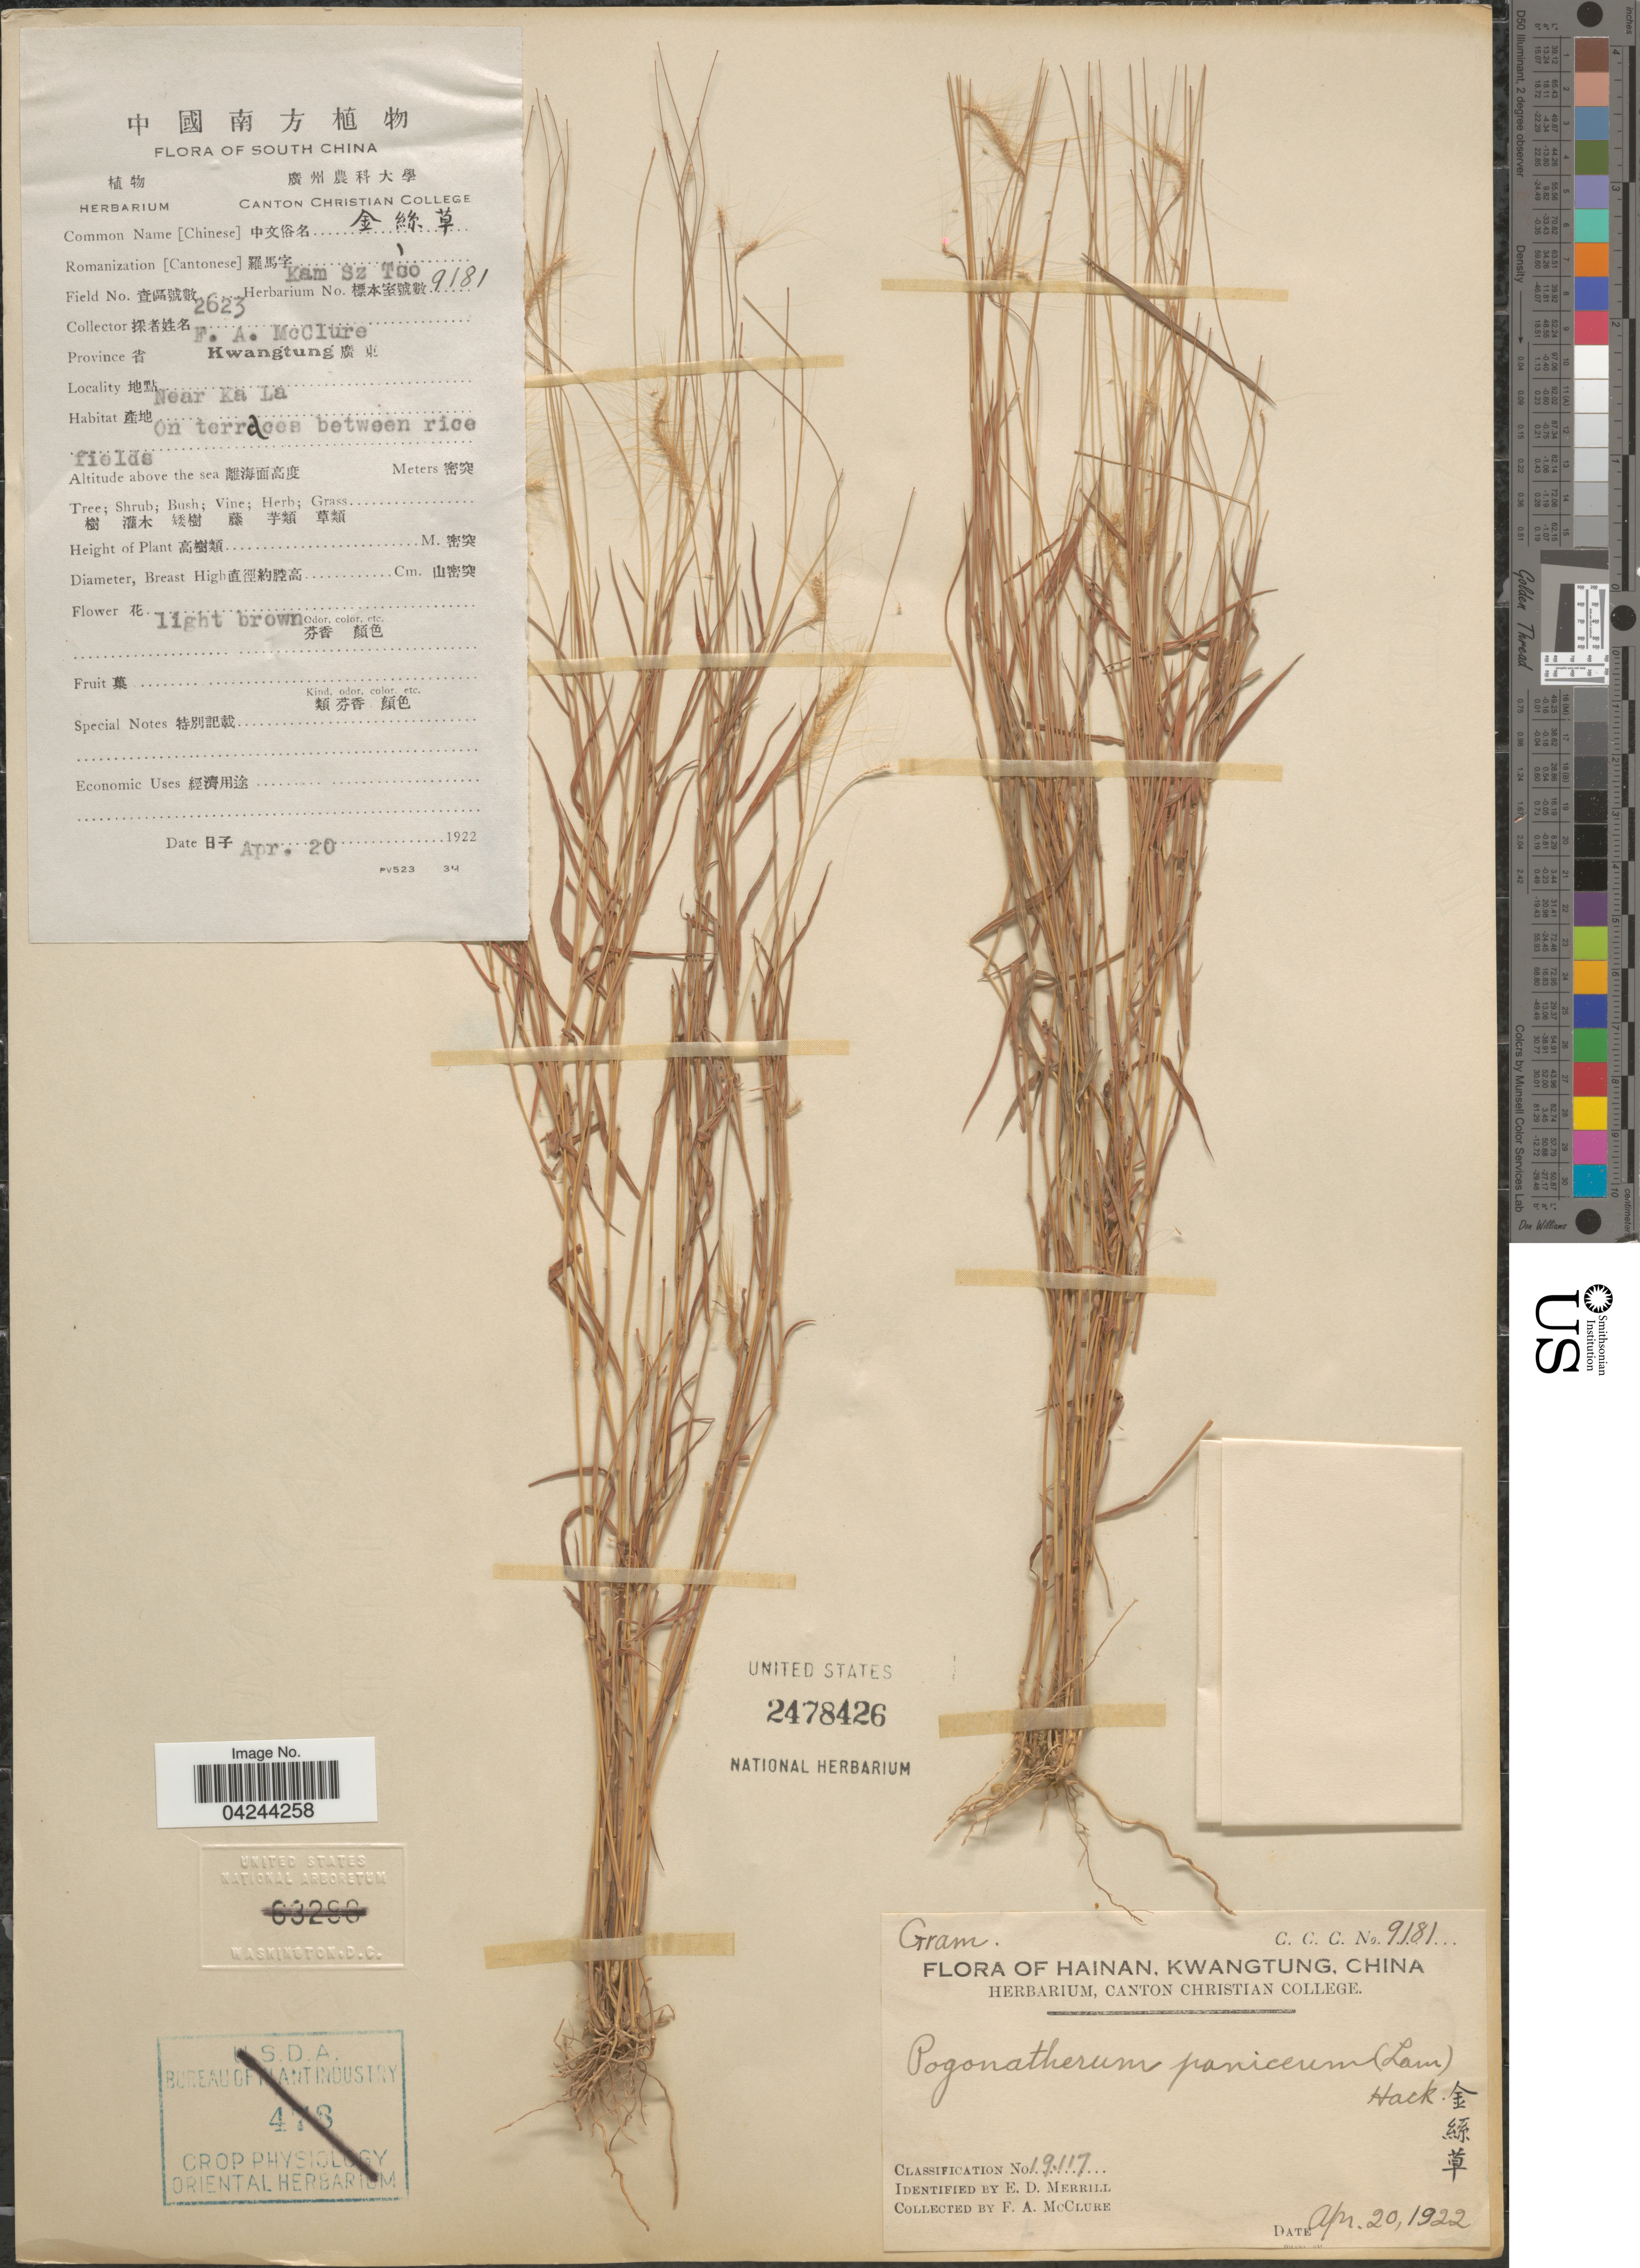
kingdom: Plantae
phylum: Tracheophyta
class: Liliopsida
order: Poales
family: Poaceae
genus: Pogonatherum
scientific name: Pogonatherum crinitum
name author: (Thunb.) Kunth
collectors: F. A. McClure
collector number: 2623/9181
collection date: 1922-04-20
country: China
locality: South China. Province Kwangtung. Near Ka La. Hainan, Kwangtung.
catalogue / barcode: US 2478426